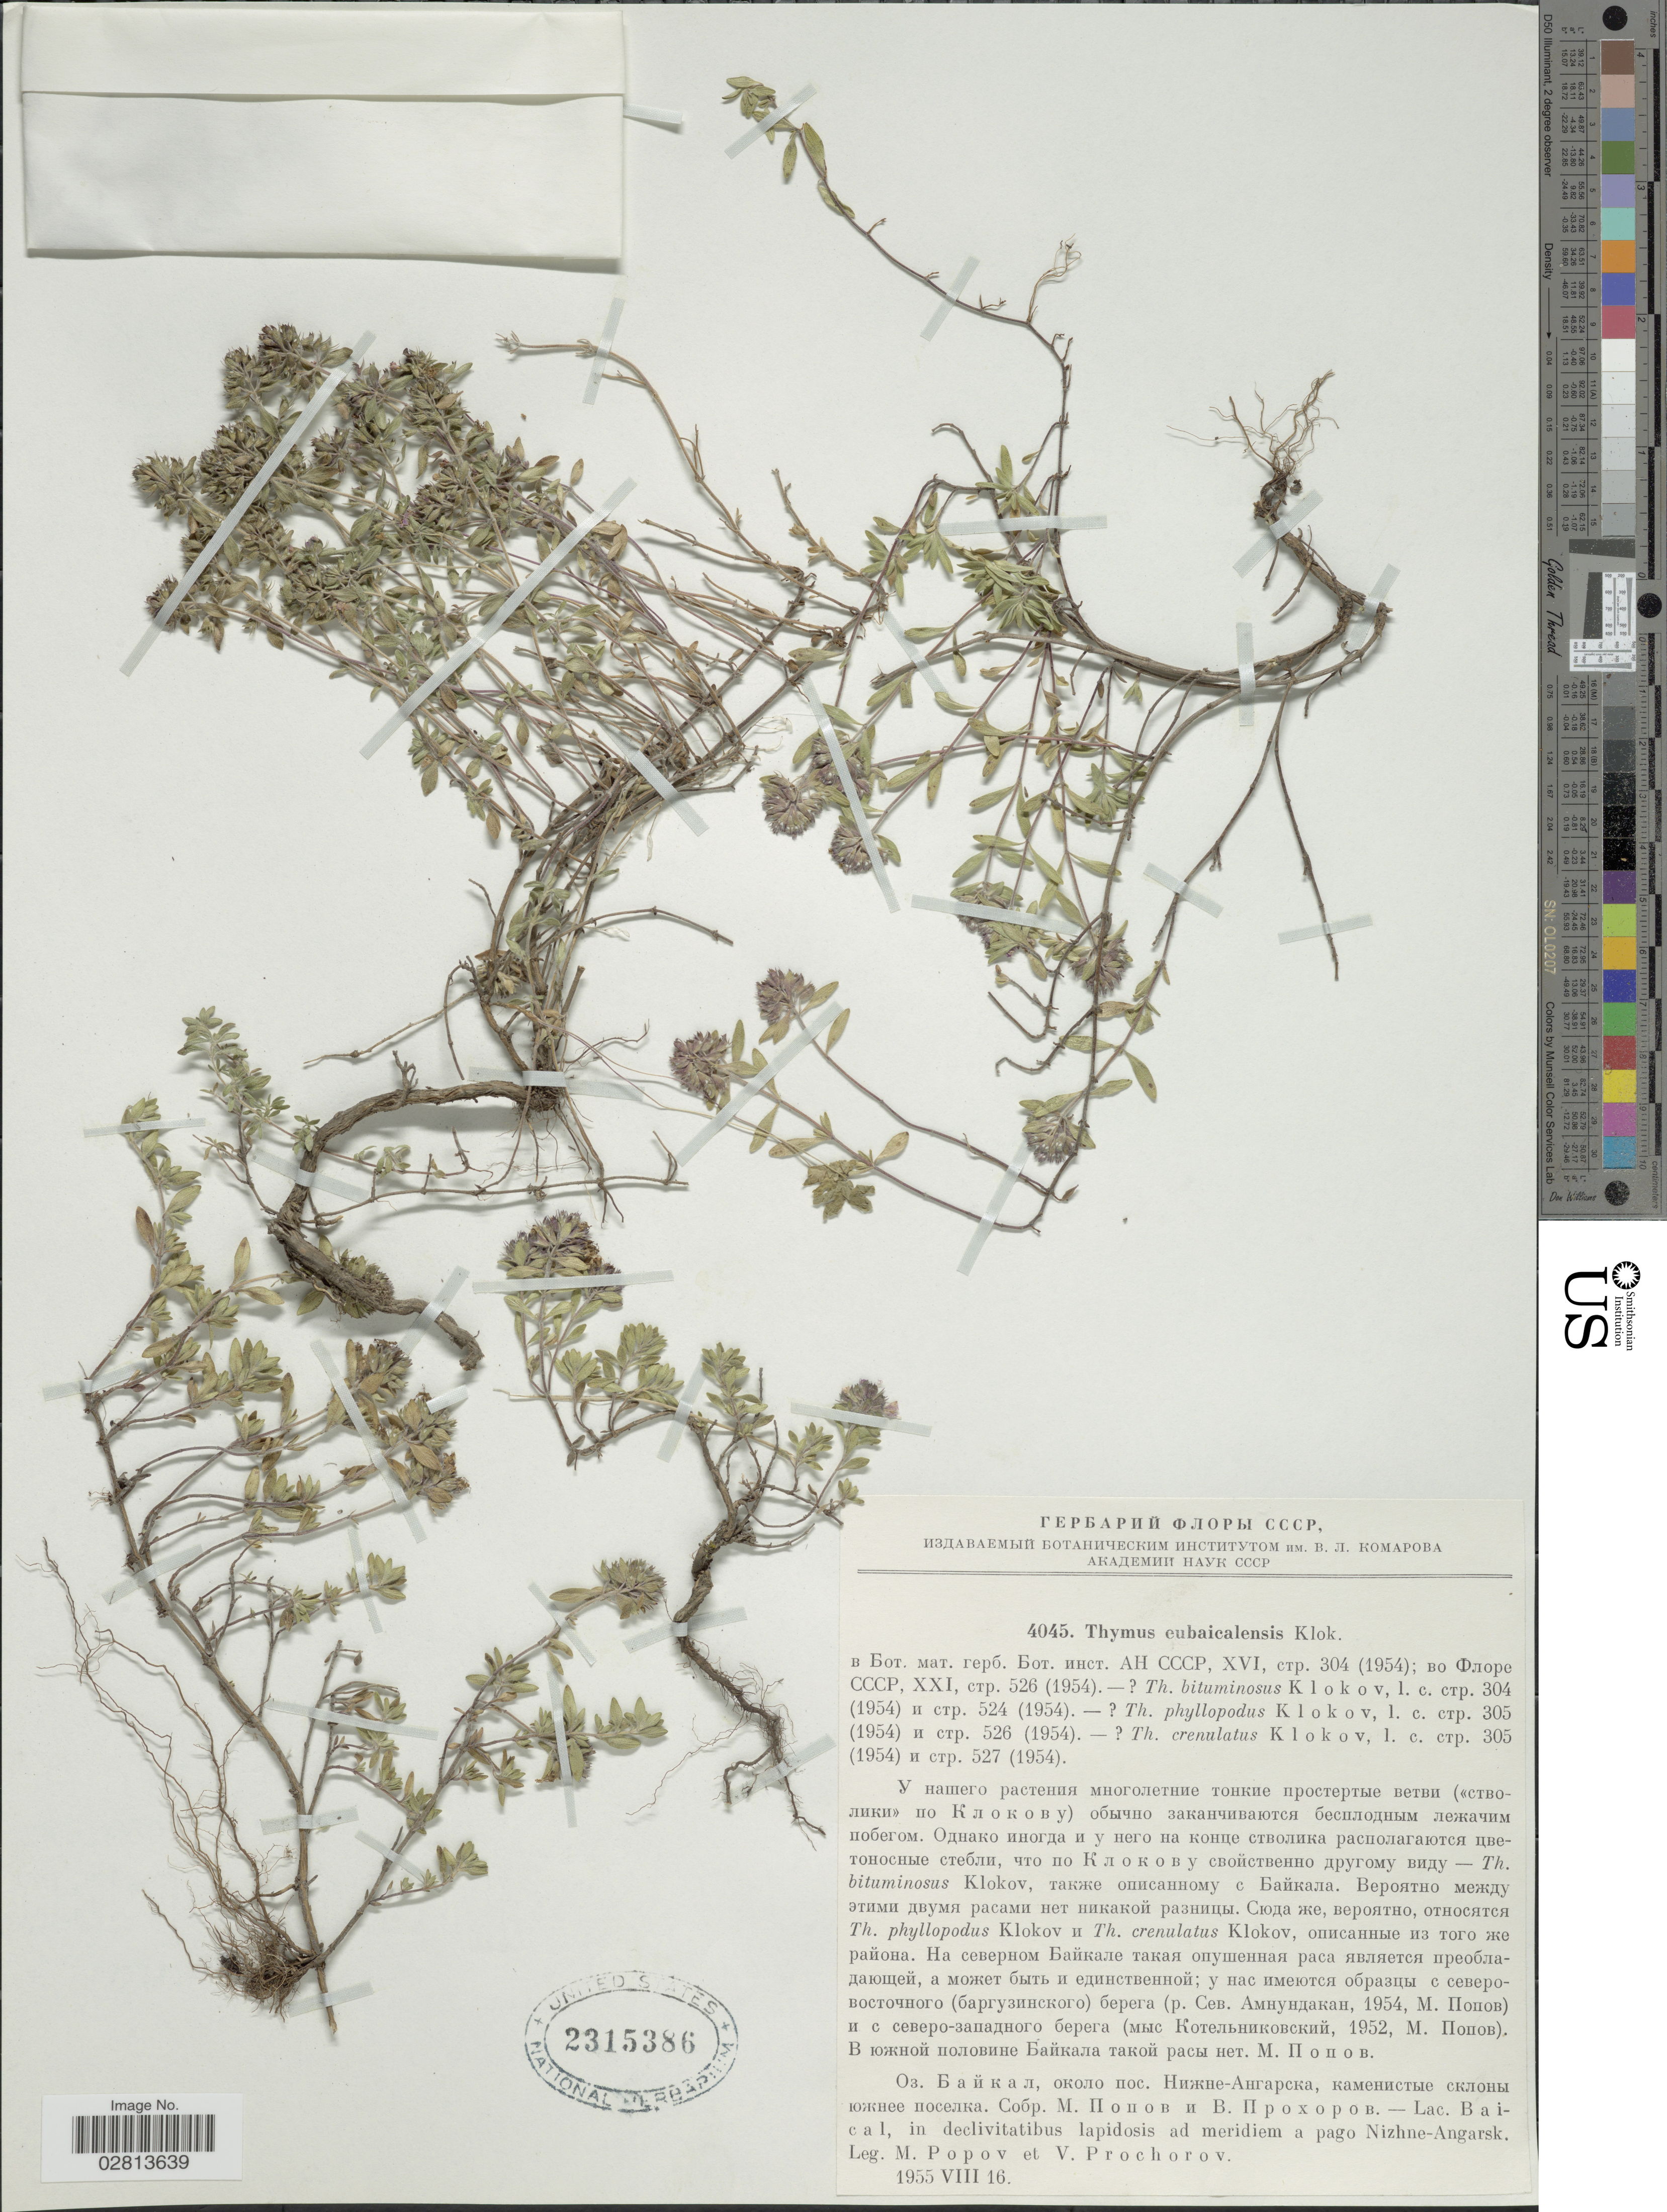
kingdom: Plantae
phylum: Tracheophyta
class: Magnoliopsida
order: Lamiales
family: Lamiaceae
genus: Thymus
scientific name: Thymus eubaicalensis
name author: Klokov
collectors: M. Popov & V. Prochorov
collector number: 4045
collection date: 1955-08-16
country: Russian Federation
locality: Lac. Baical, in declivitatibus lapidosis ad meridiem a pago Nizhne-Angarsk.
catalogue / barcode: US 2315386